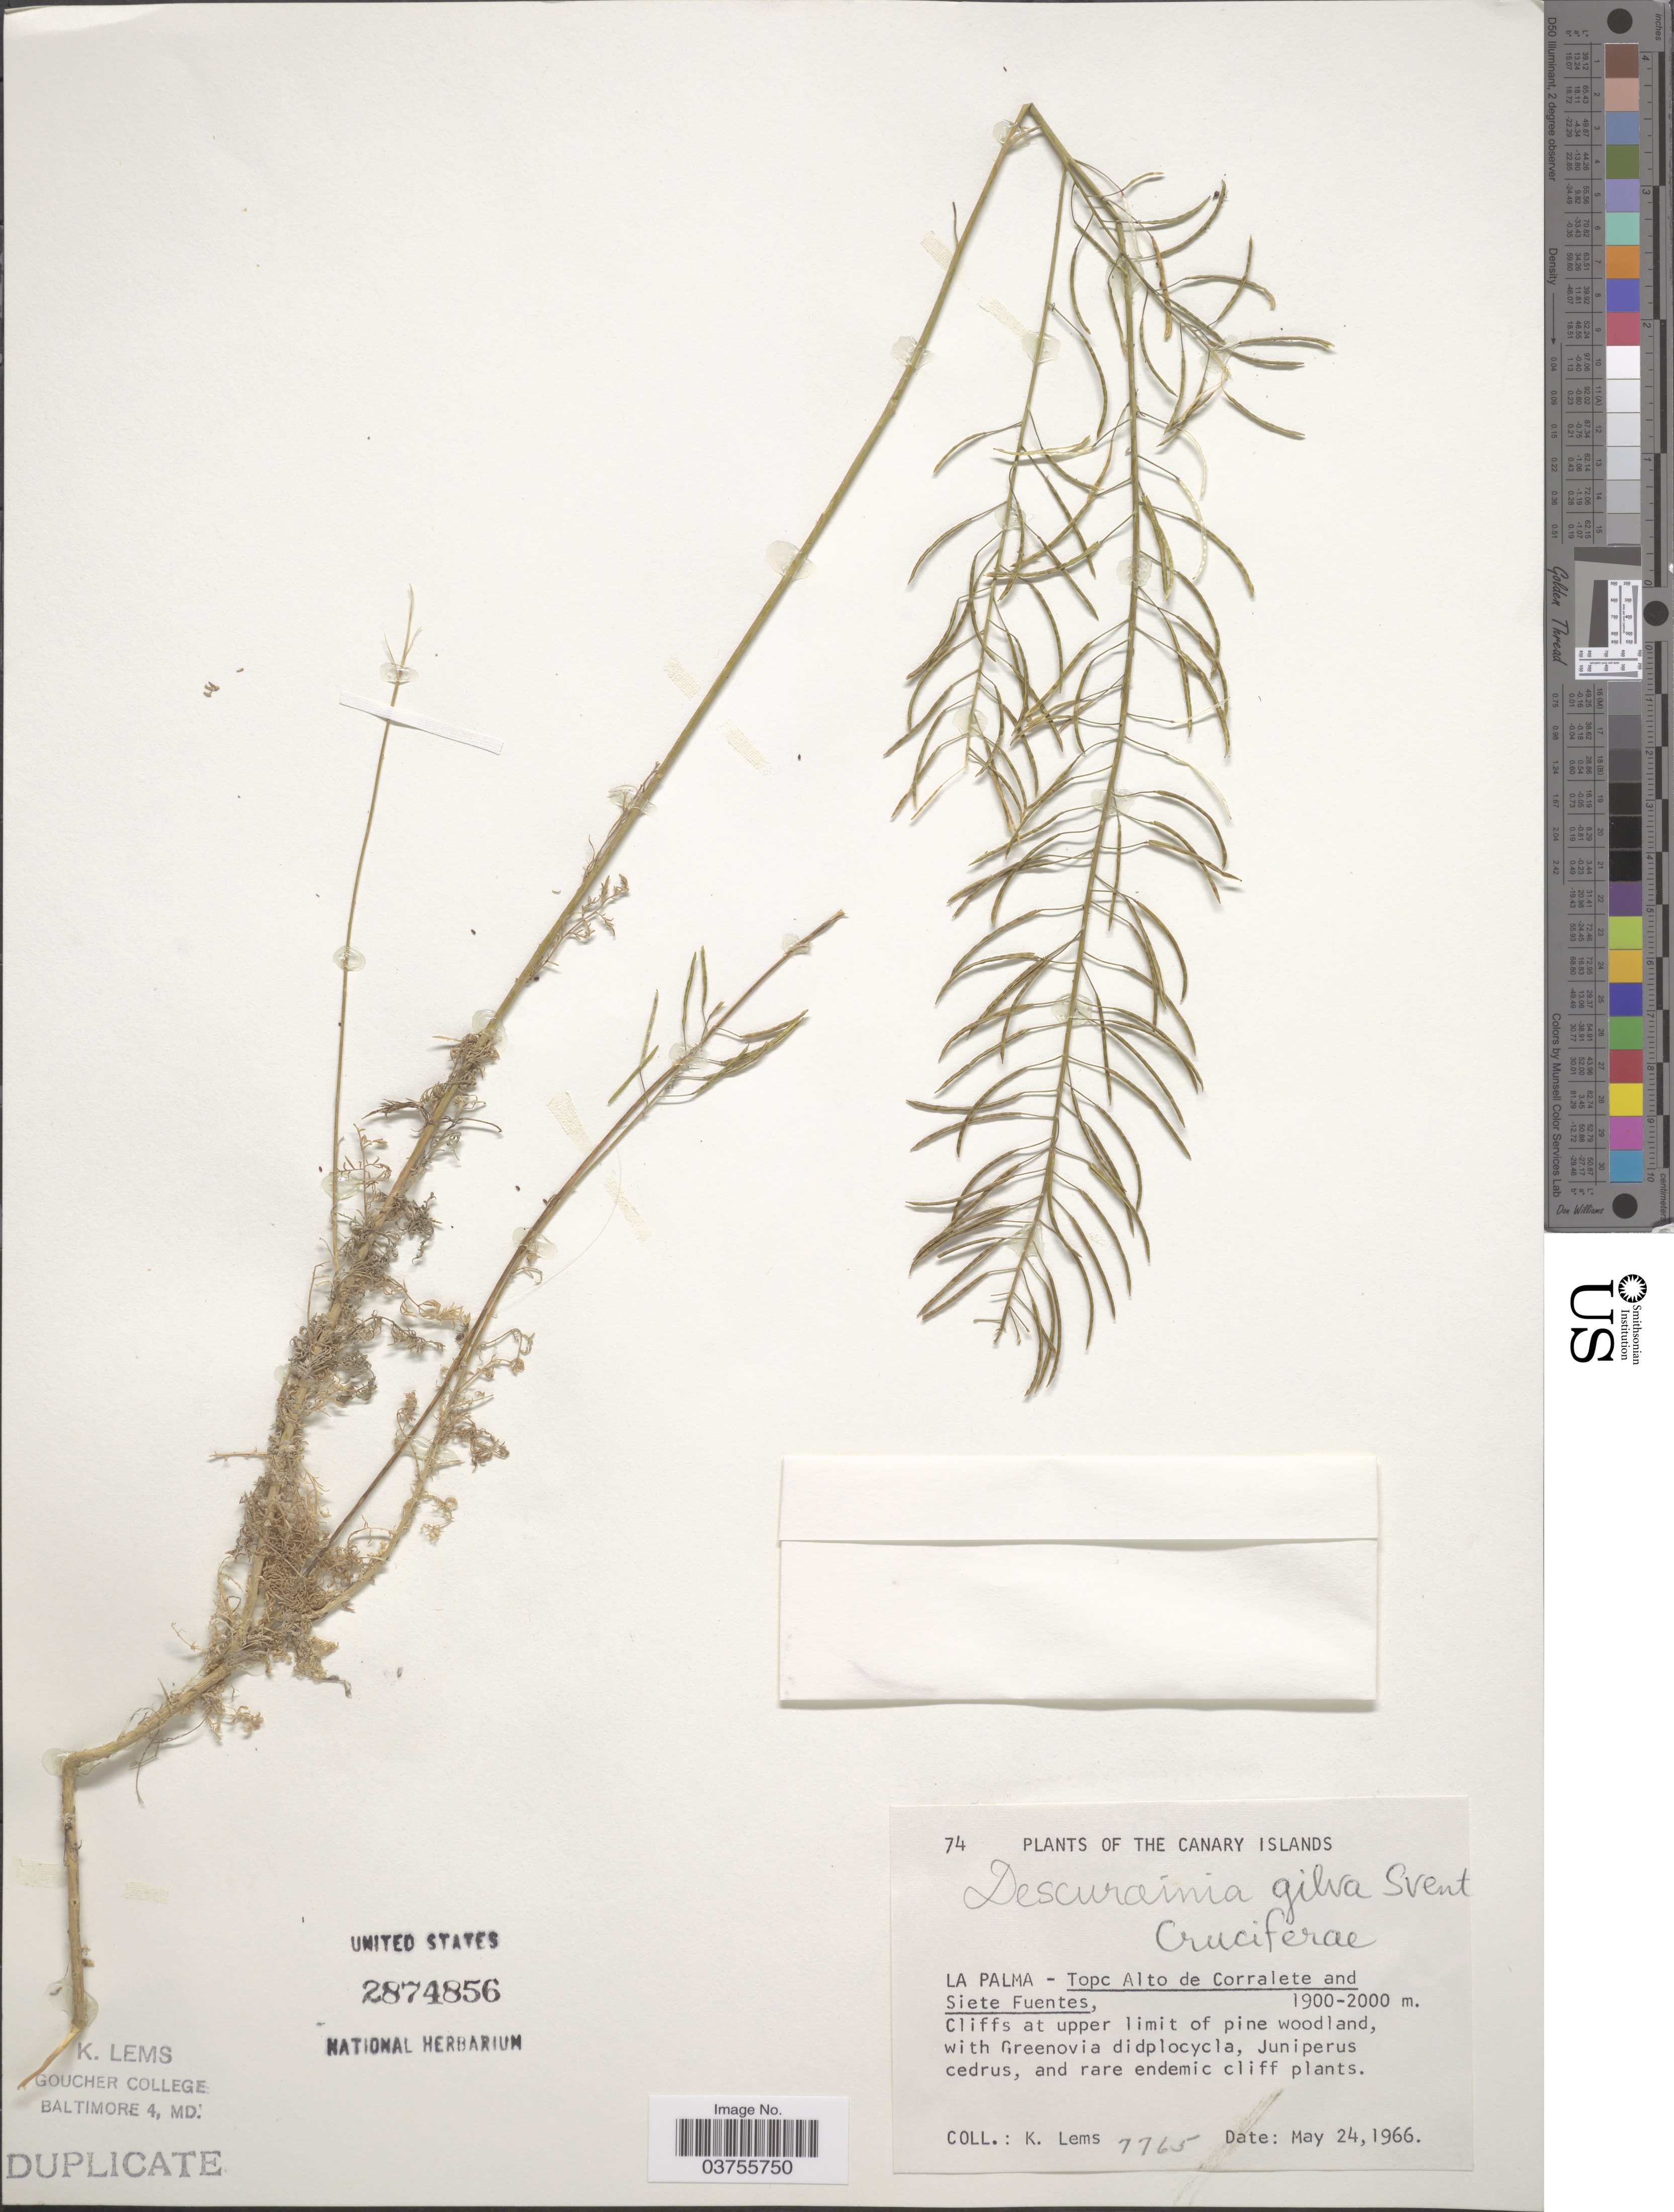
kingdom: Plantae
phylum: Tracheophyta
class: Magnoliopsida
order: Brassicales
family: Brassicaceae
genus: Descurainia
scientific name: Descurainia gilva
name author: Svent.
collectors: K. Lems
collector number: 74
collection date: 1966-05-24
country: Spain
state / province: Canarias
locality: The Canary Islands. La Palma - Topc Alto de Corralete and Siete Fuentes.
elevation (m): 1900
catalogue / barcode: US 2874856